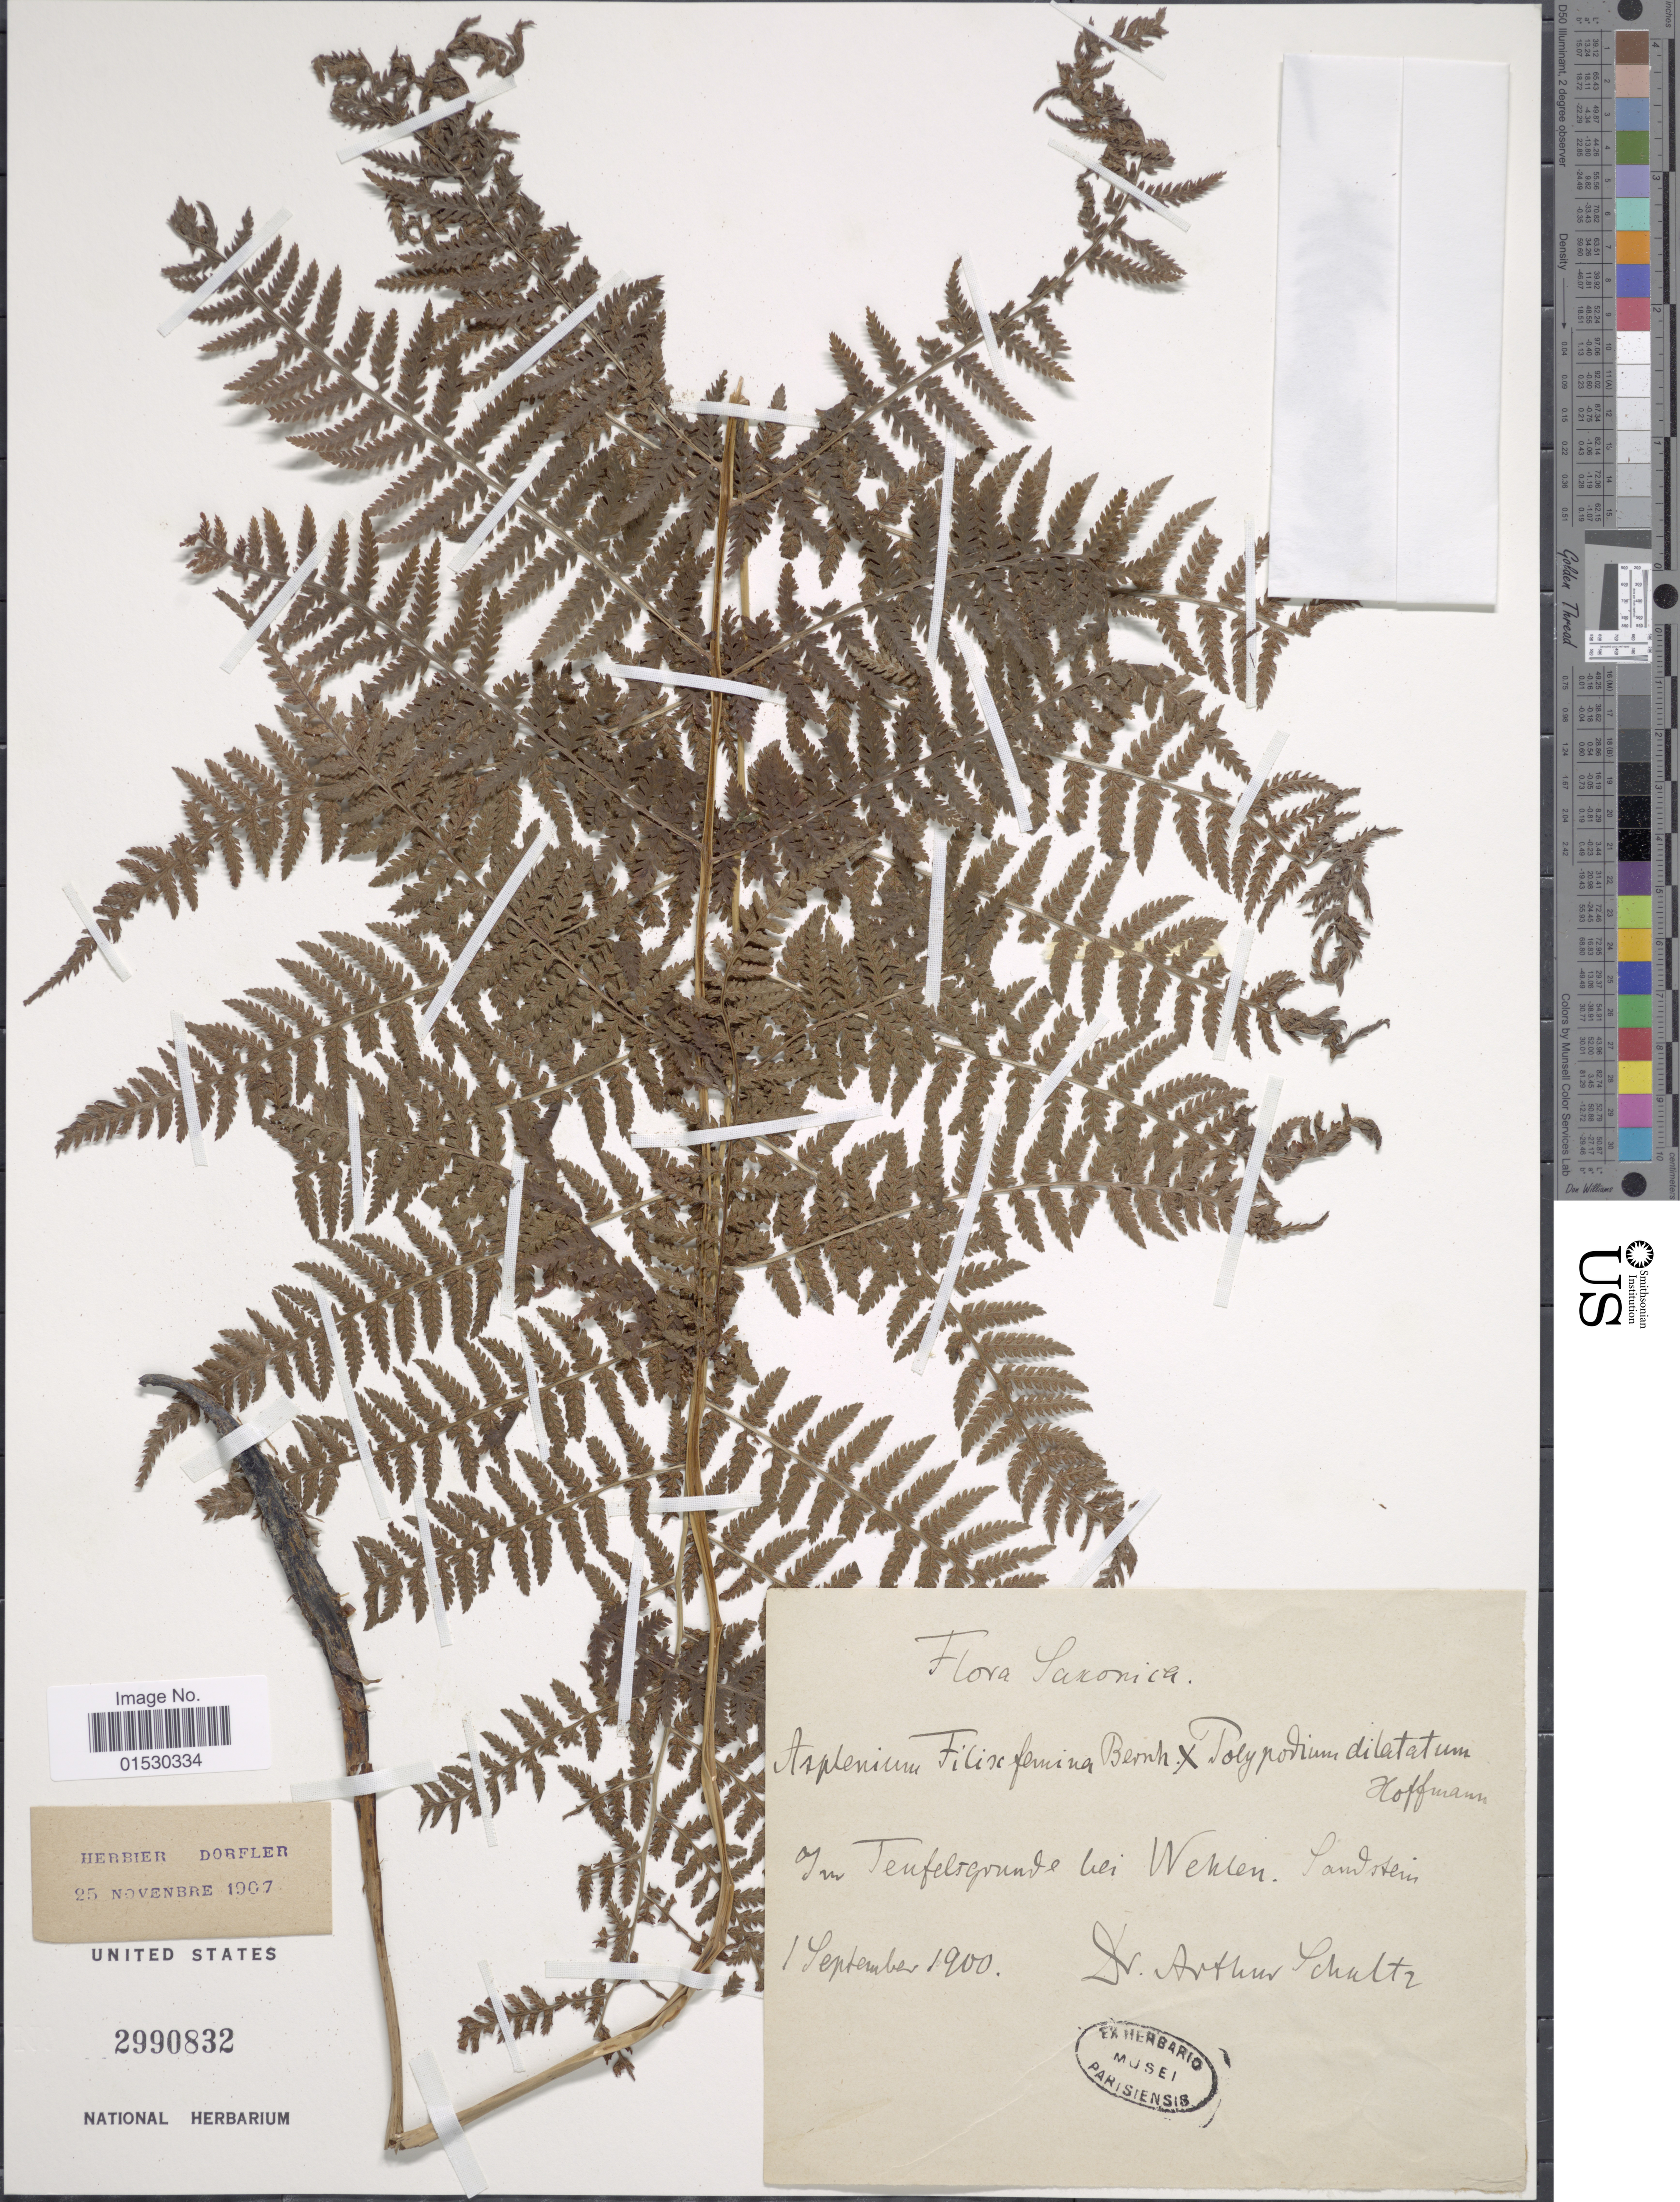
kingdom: Plantae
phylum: Tracheophyta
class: Polypodiopsida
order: Polypodiales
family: Athyriaceae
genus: Athyrium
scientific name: Athyrium filix-femina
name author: (L.) Roth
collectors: A. Schultz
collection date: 1900-09-01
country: Germany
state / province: Niedersachsen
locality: Saxonica, Im Tenfelsgounve bei Wehlen, Sawstein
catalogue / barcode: US 2990832